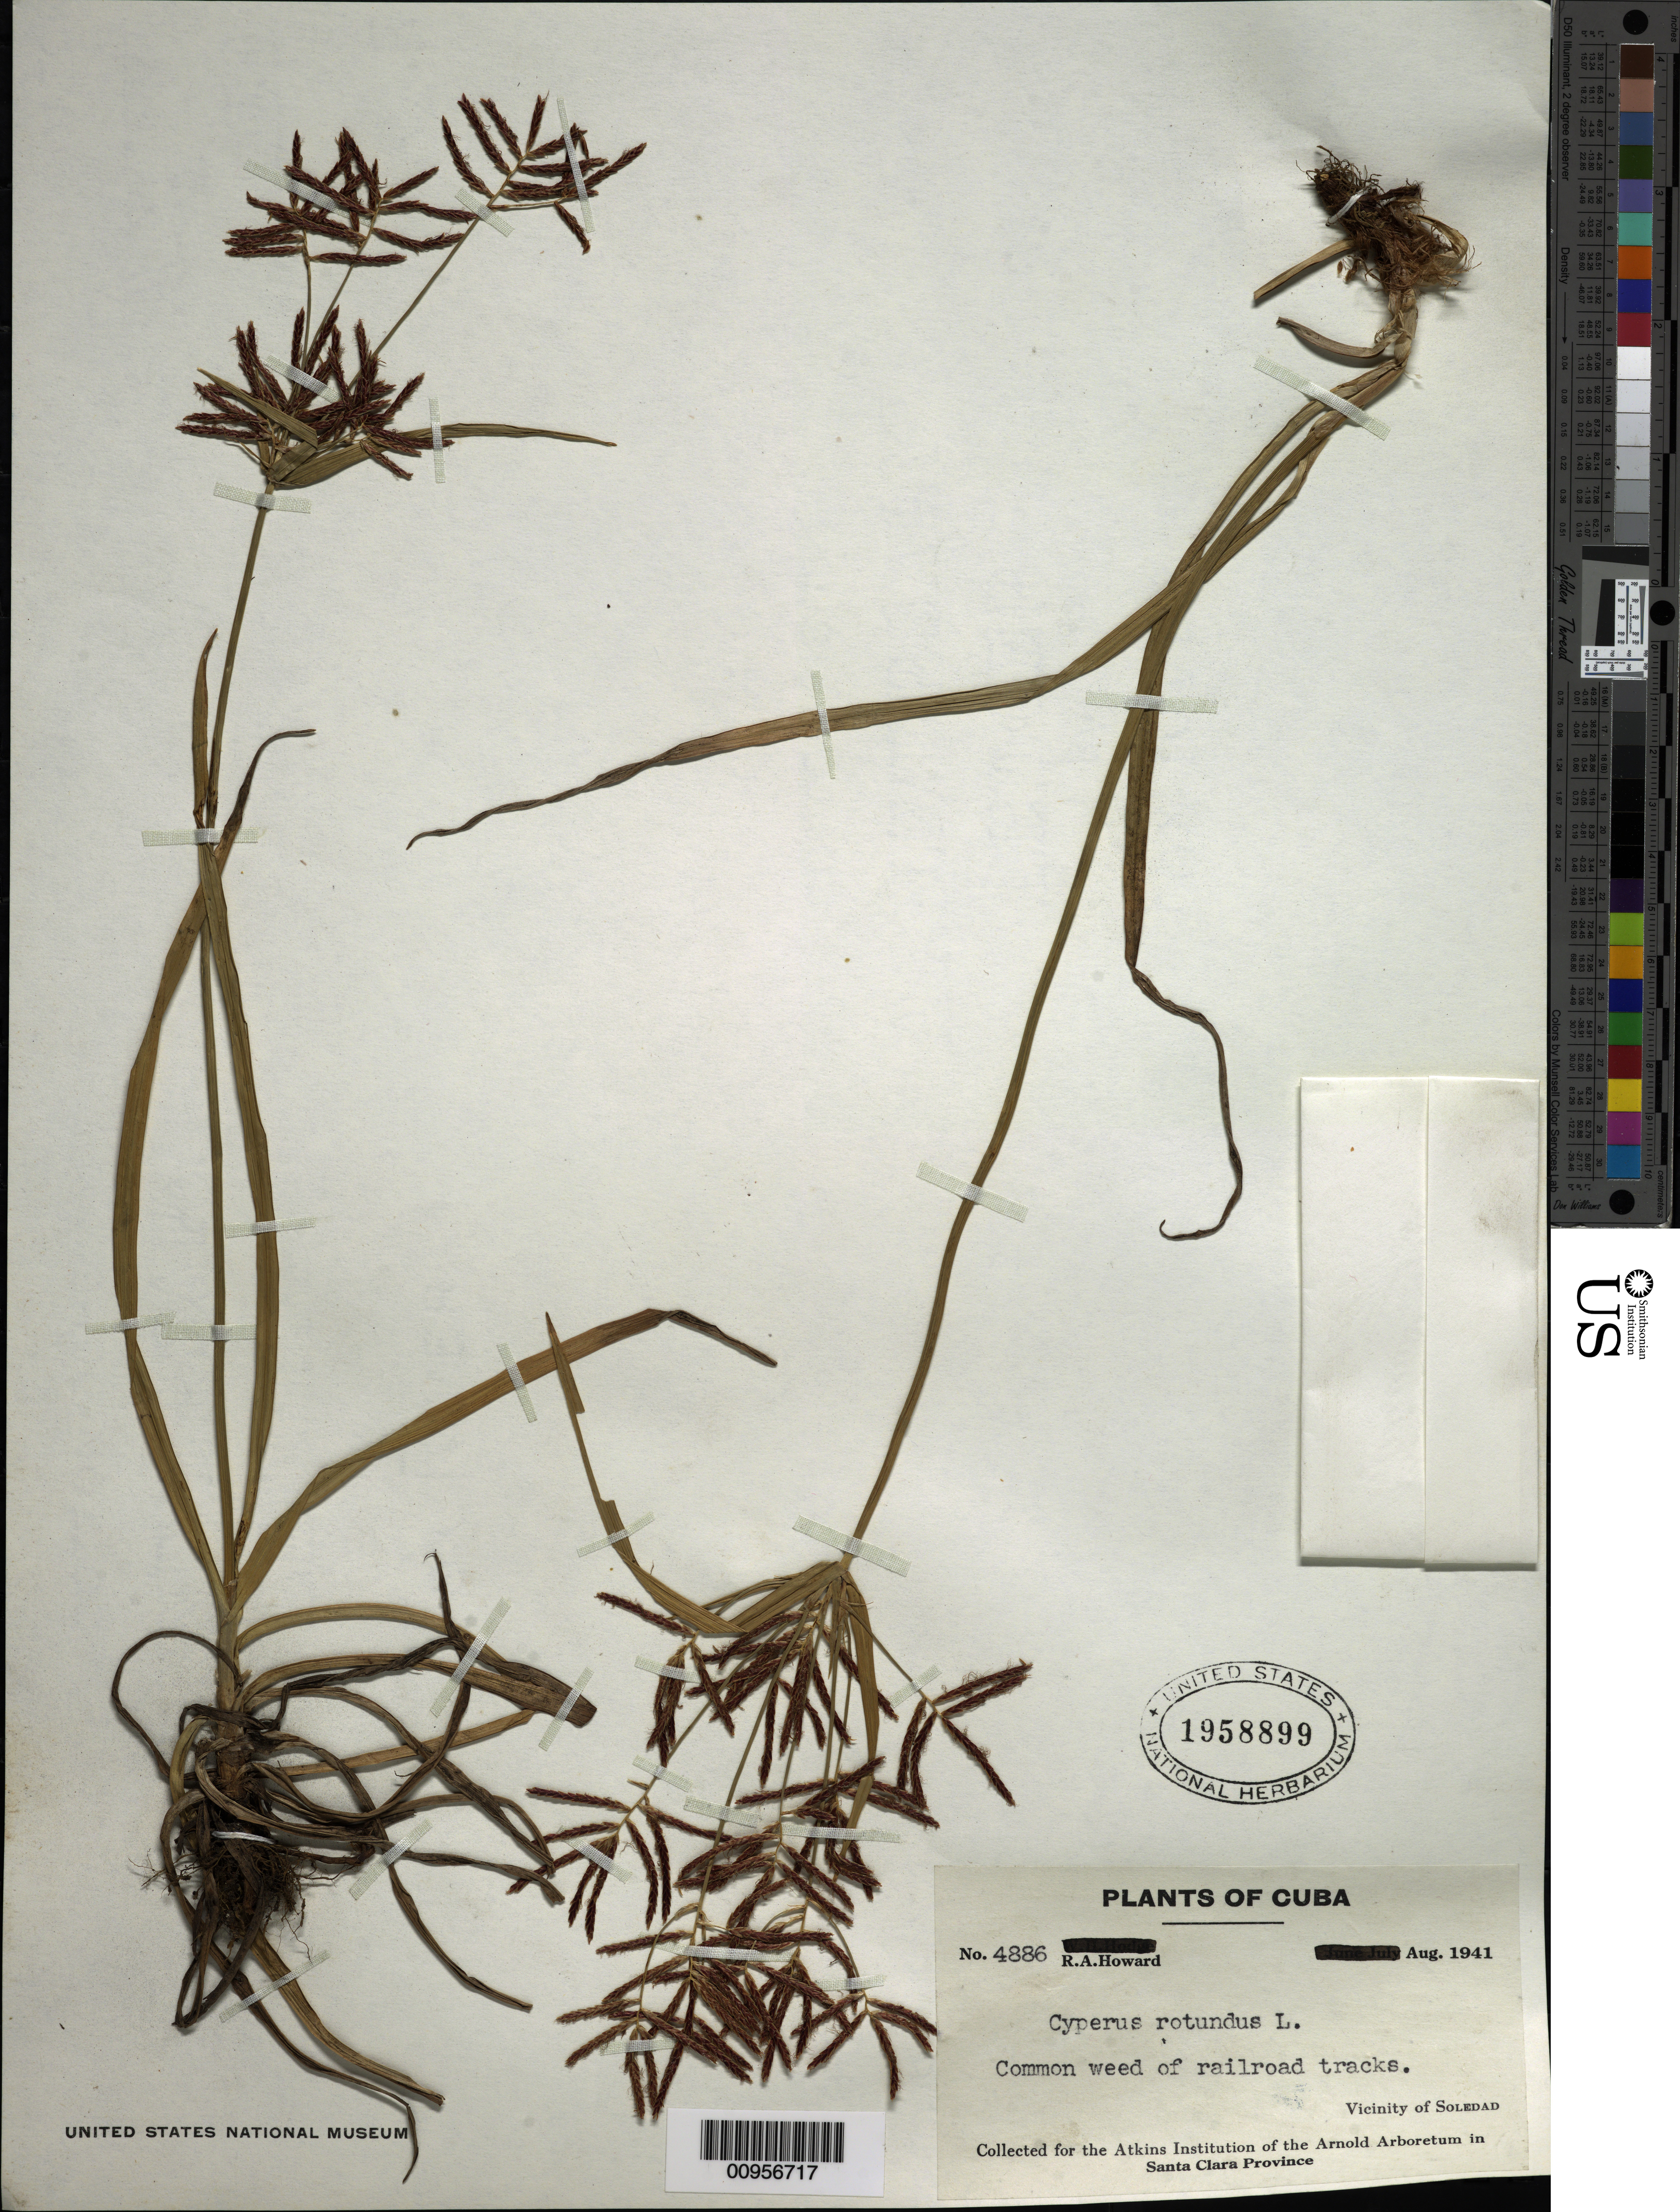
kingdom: Plantae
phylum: Tracheophyta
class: Liliopsida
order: Poales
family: Cyperaceae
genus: Cyperus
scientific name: Cyperus rotundus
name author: L.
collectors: R. A. Howard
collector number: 4886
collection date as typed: Aug 1941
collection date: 1941-08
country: Cuba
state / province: Cienfuegos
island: Cuba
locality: Vicinity of Soledad, railroad tracks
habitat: Railroad tracks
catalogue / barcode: US 1958899